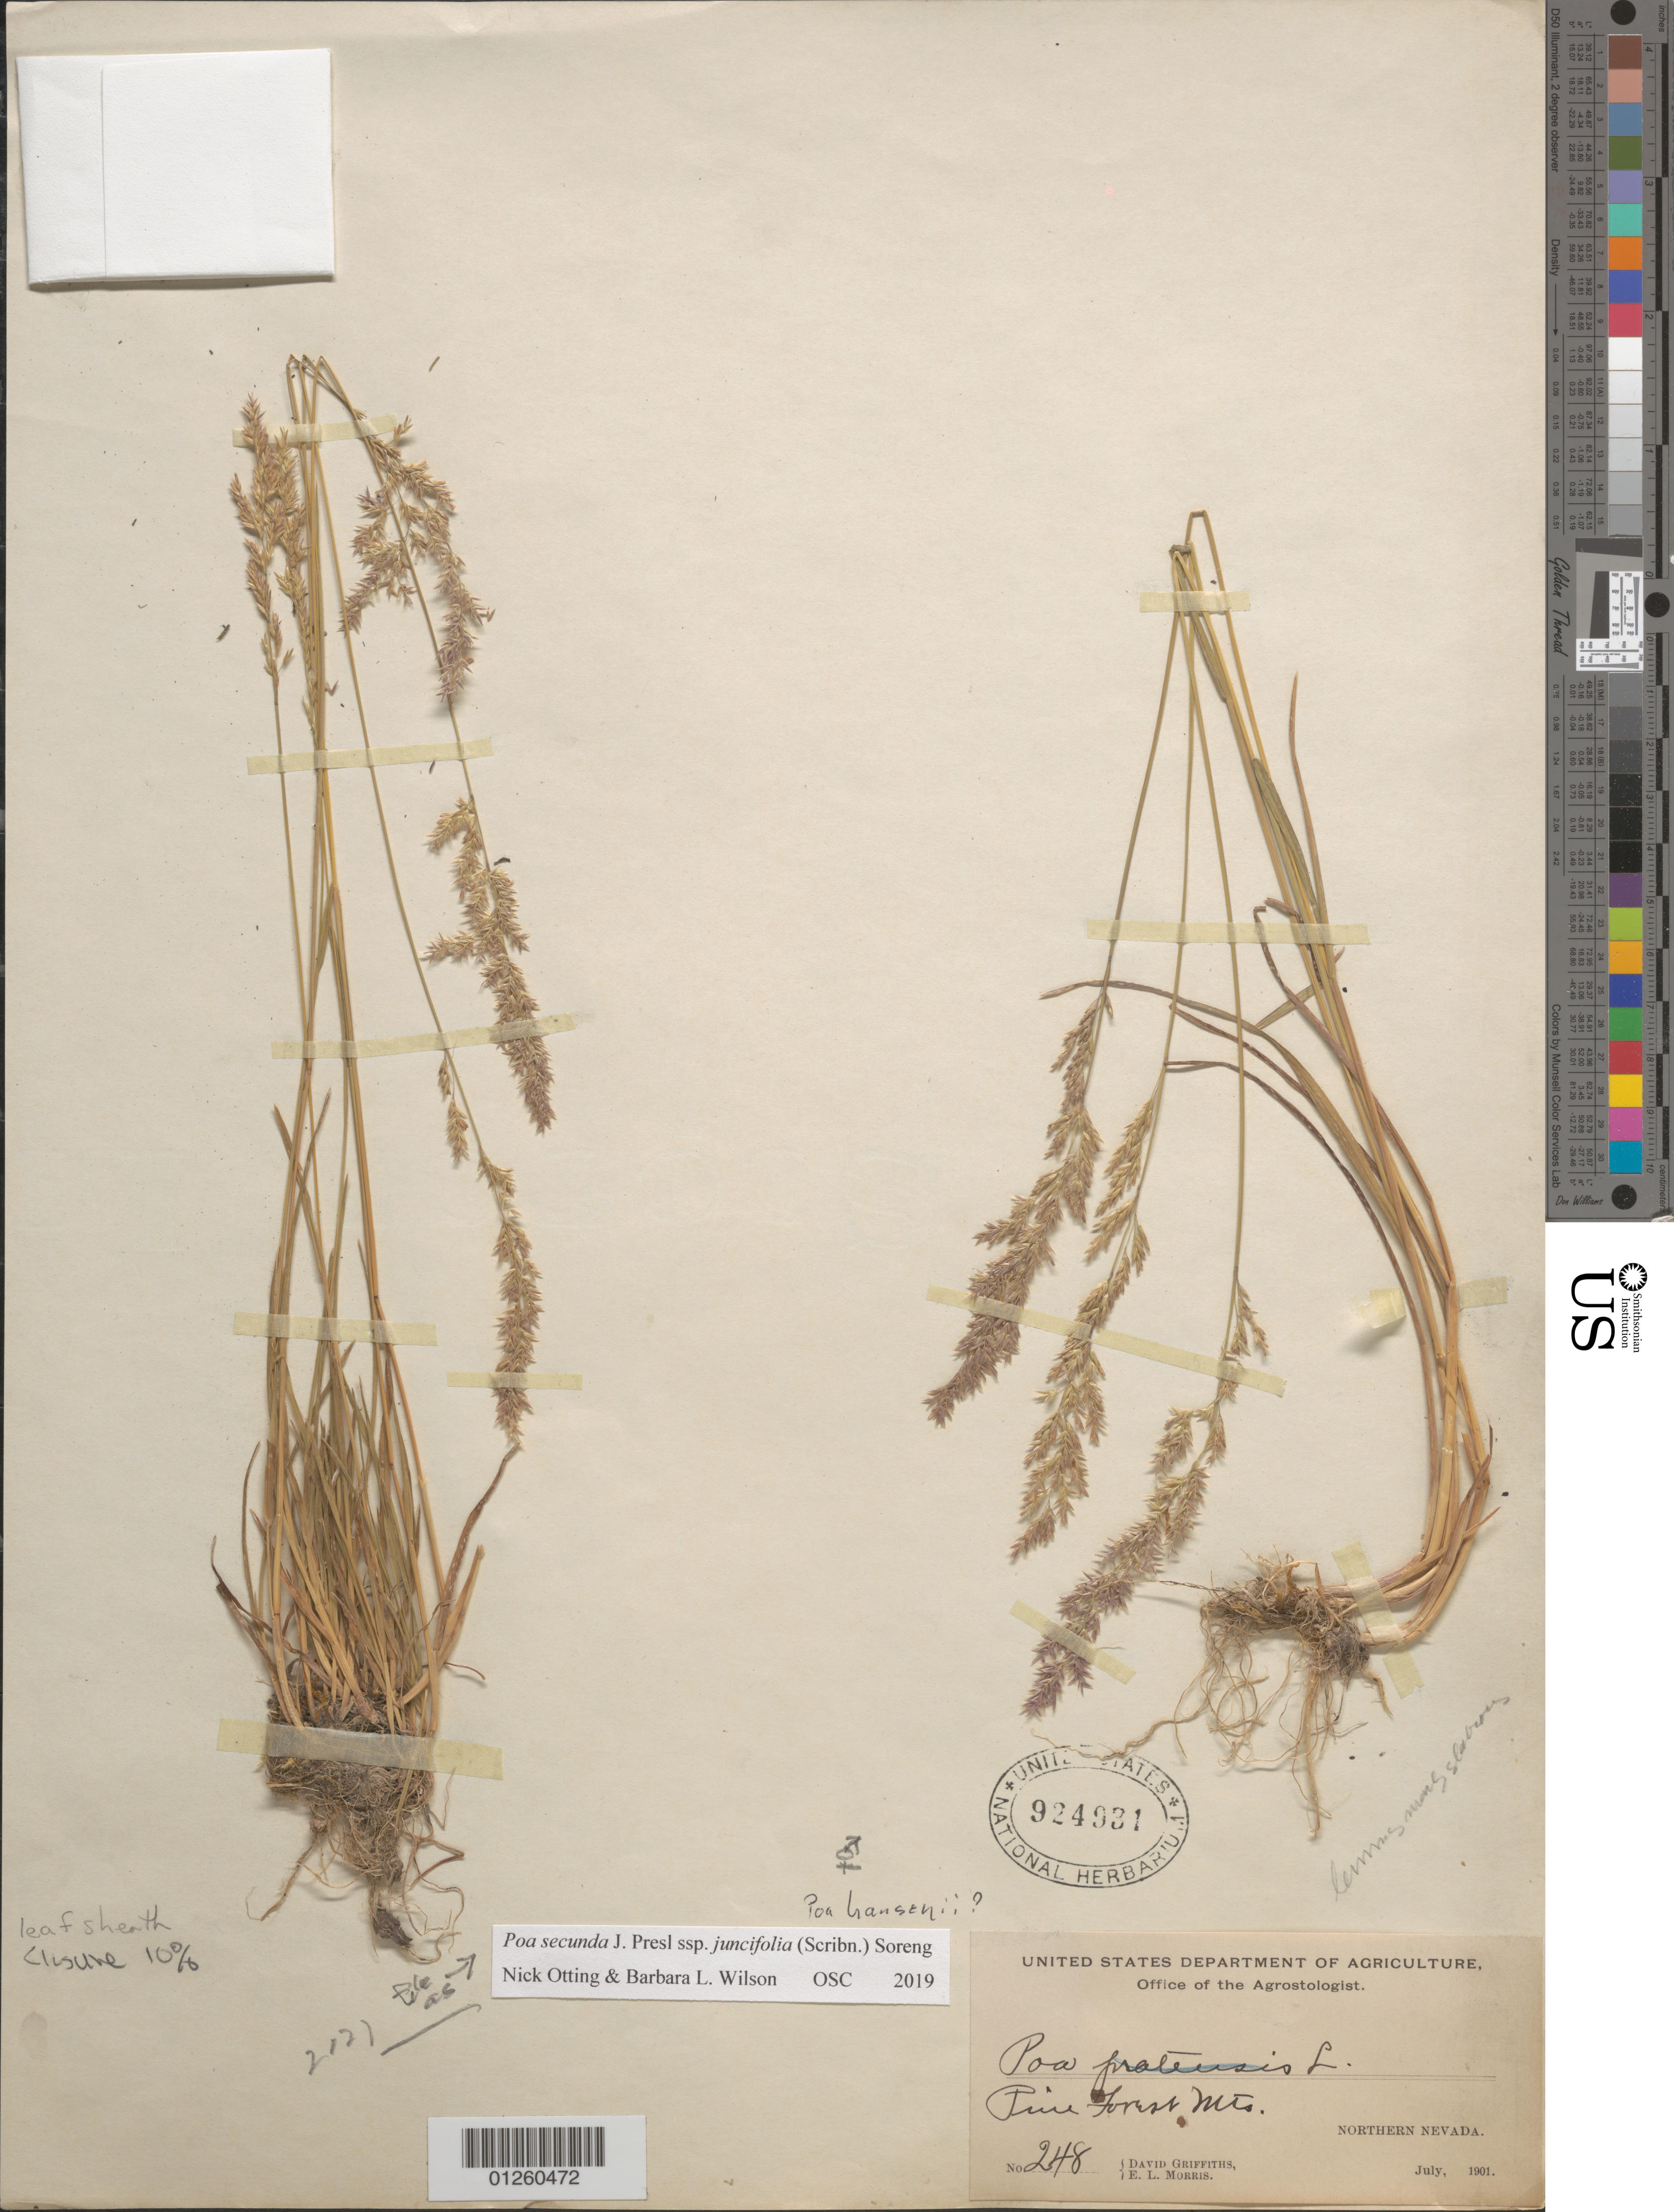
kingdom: Plantae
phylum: Tracheophyta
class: Liliopsida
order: Poales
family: Poaceae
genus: Poa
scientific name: Poa secunda subsp. juncifolia var. juncifolia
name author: (Scribn.) Soreng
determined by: Soreng, Robert J., Research Associate (BOT), Smithsonian Institution - National Museum of Natural History (UNITED STATES)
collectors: D. Griffiths & E. L. Morris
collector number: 248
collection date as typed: July, 1901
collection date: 1901-07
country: United States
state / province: Nevada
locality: Pine Forest Mts. Northern Nevada.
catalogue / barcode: US 924931